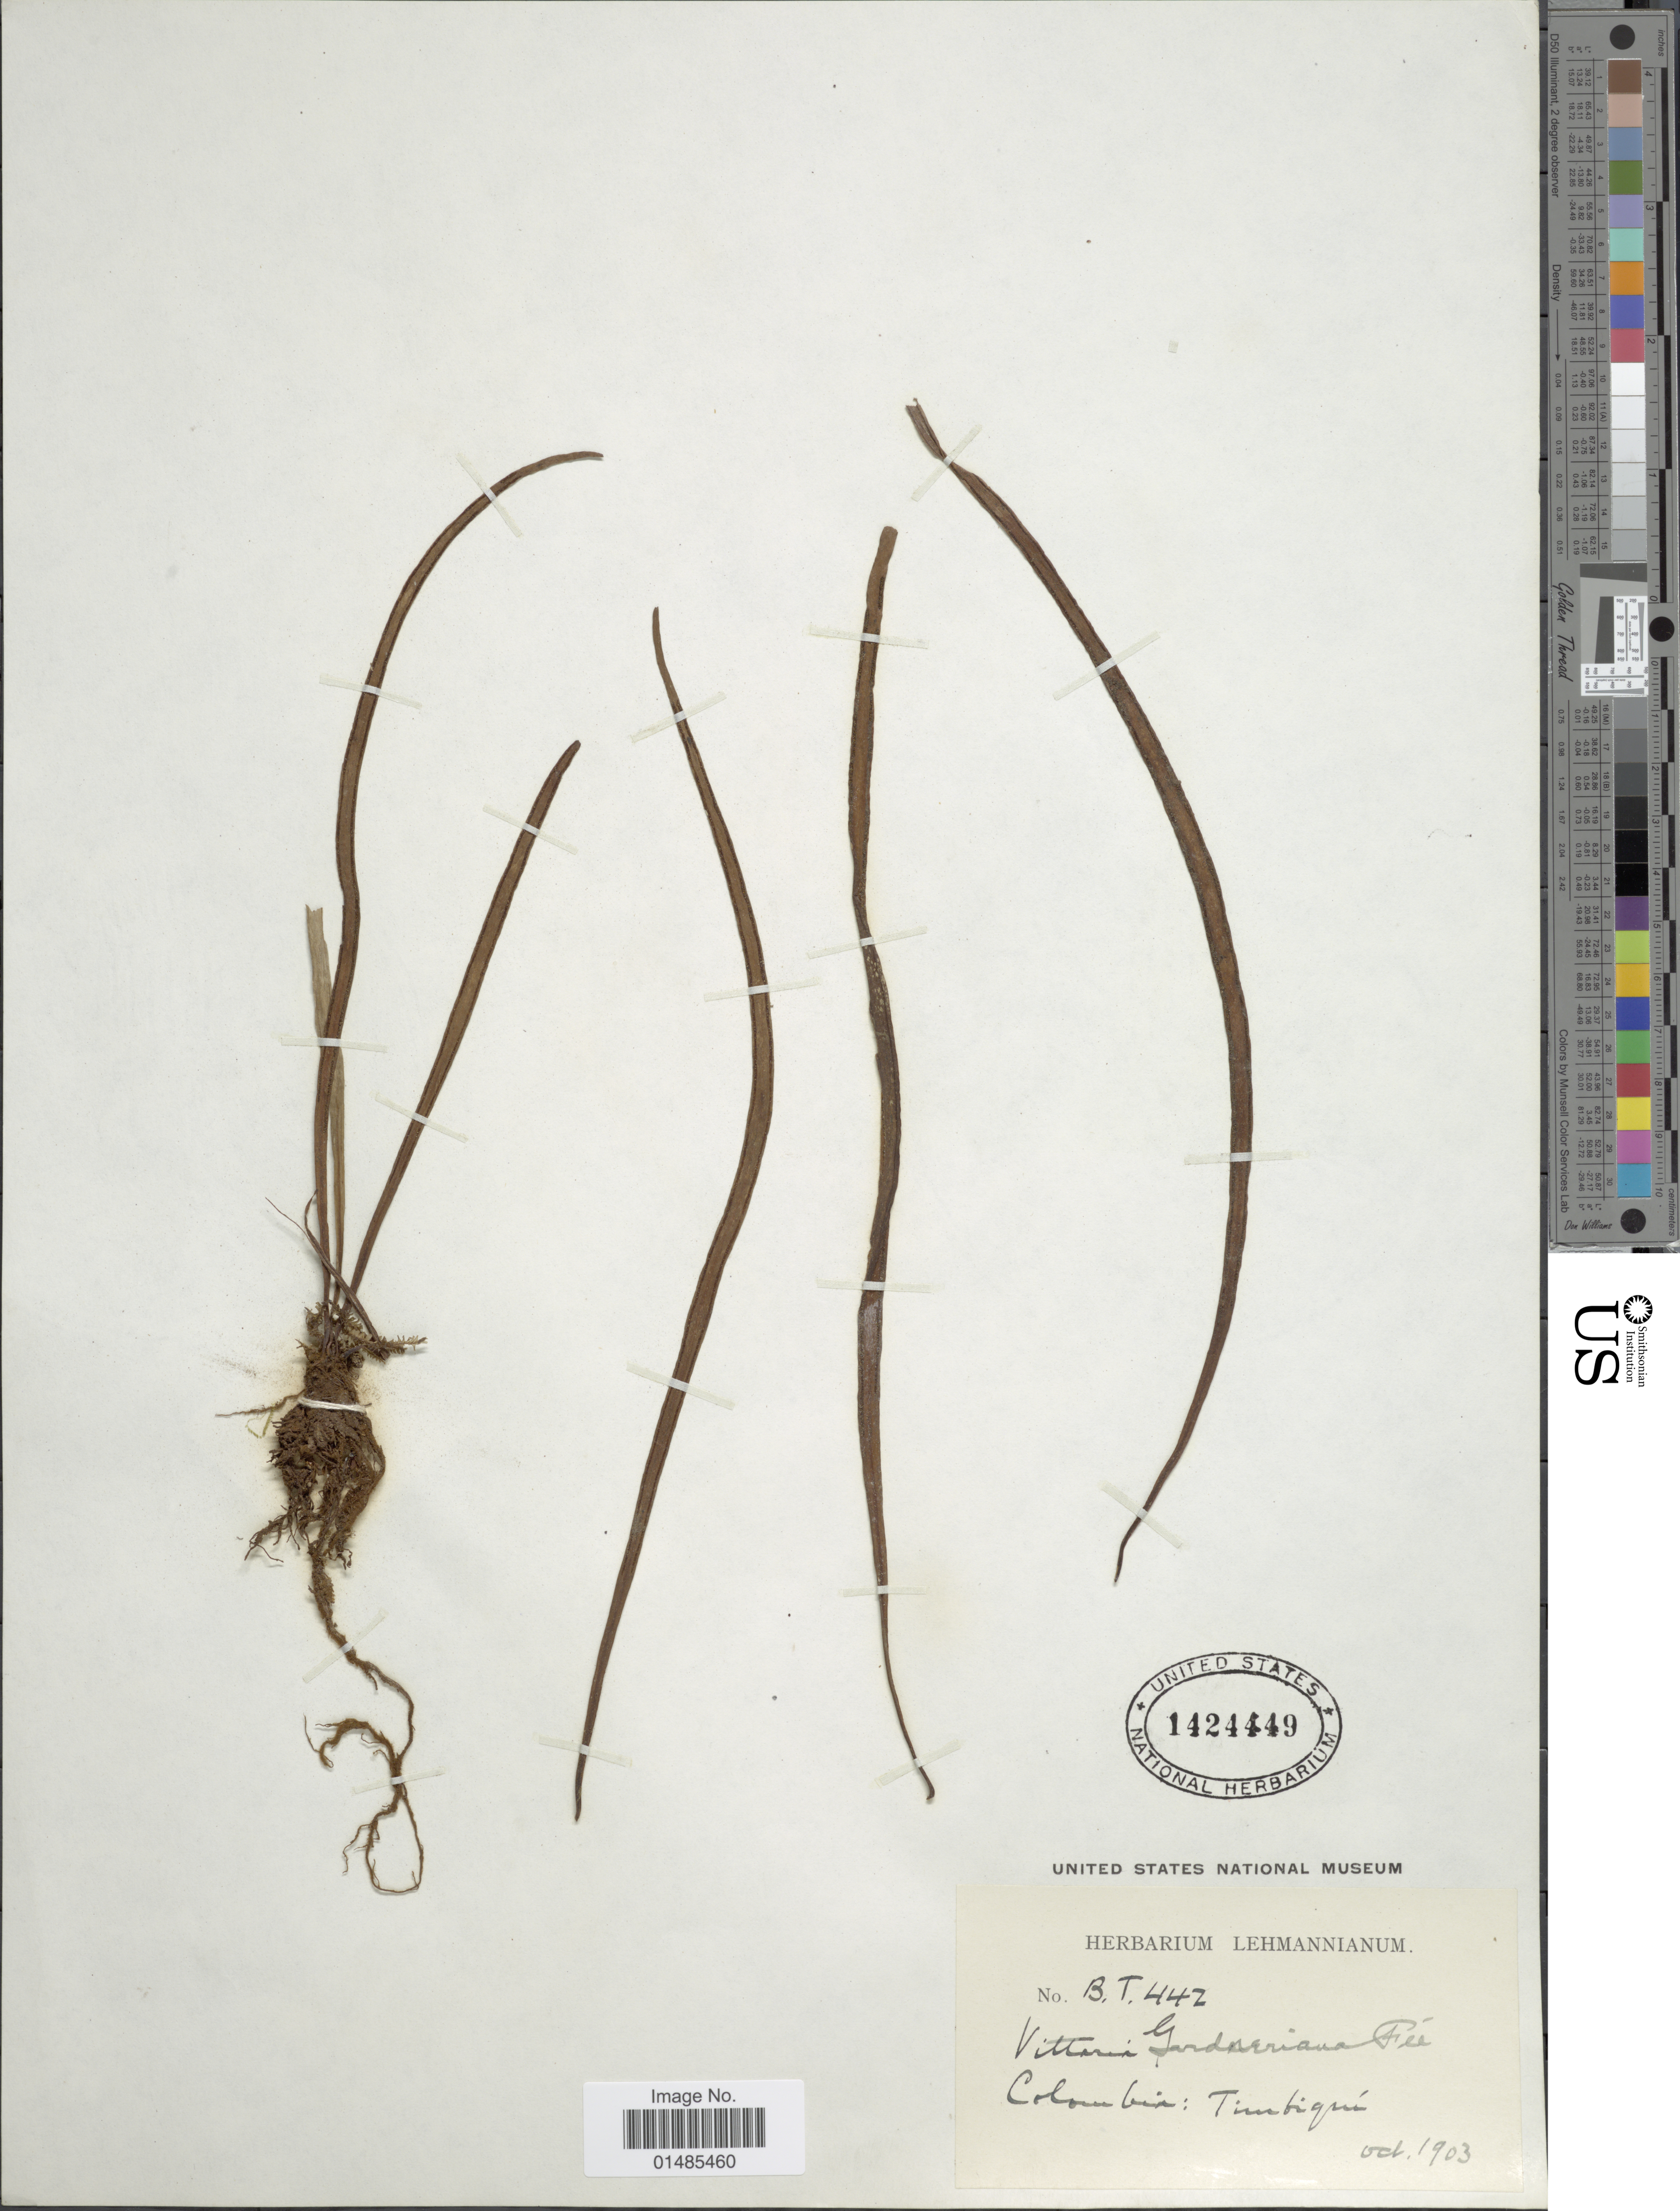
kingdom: Plantae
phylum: Tracheophyta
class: Polypodiopsida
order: Polypodiales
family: Pteridaceae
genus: Radiovittaria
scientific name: Radiovittaria gardneriana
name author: (Fée) E.H. Crane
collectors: ex herb. Lehmannianum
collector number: B.T.442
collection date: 1903-10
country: Colombia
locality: Timbiqui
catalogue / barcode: US 1424449